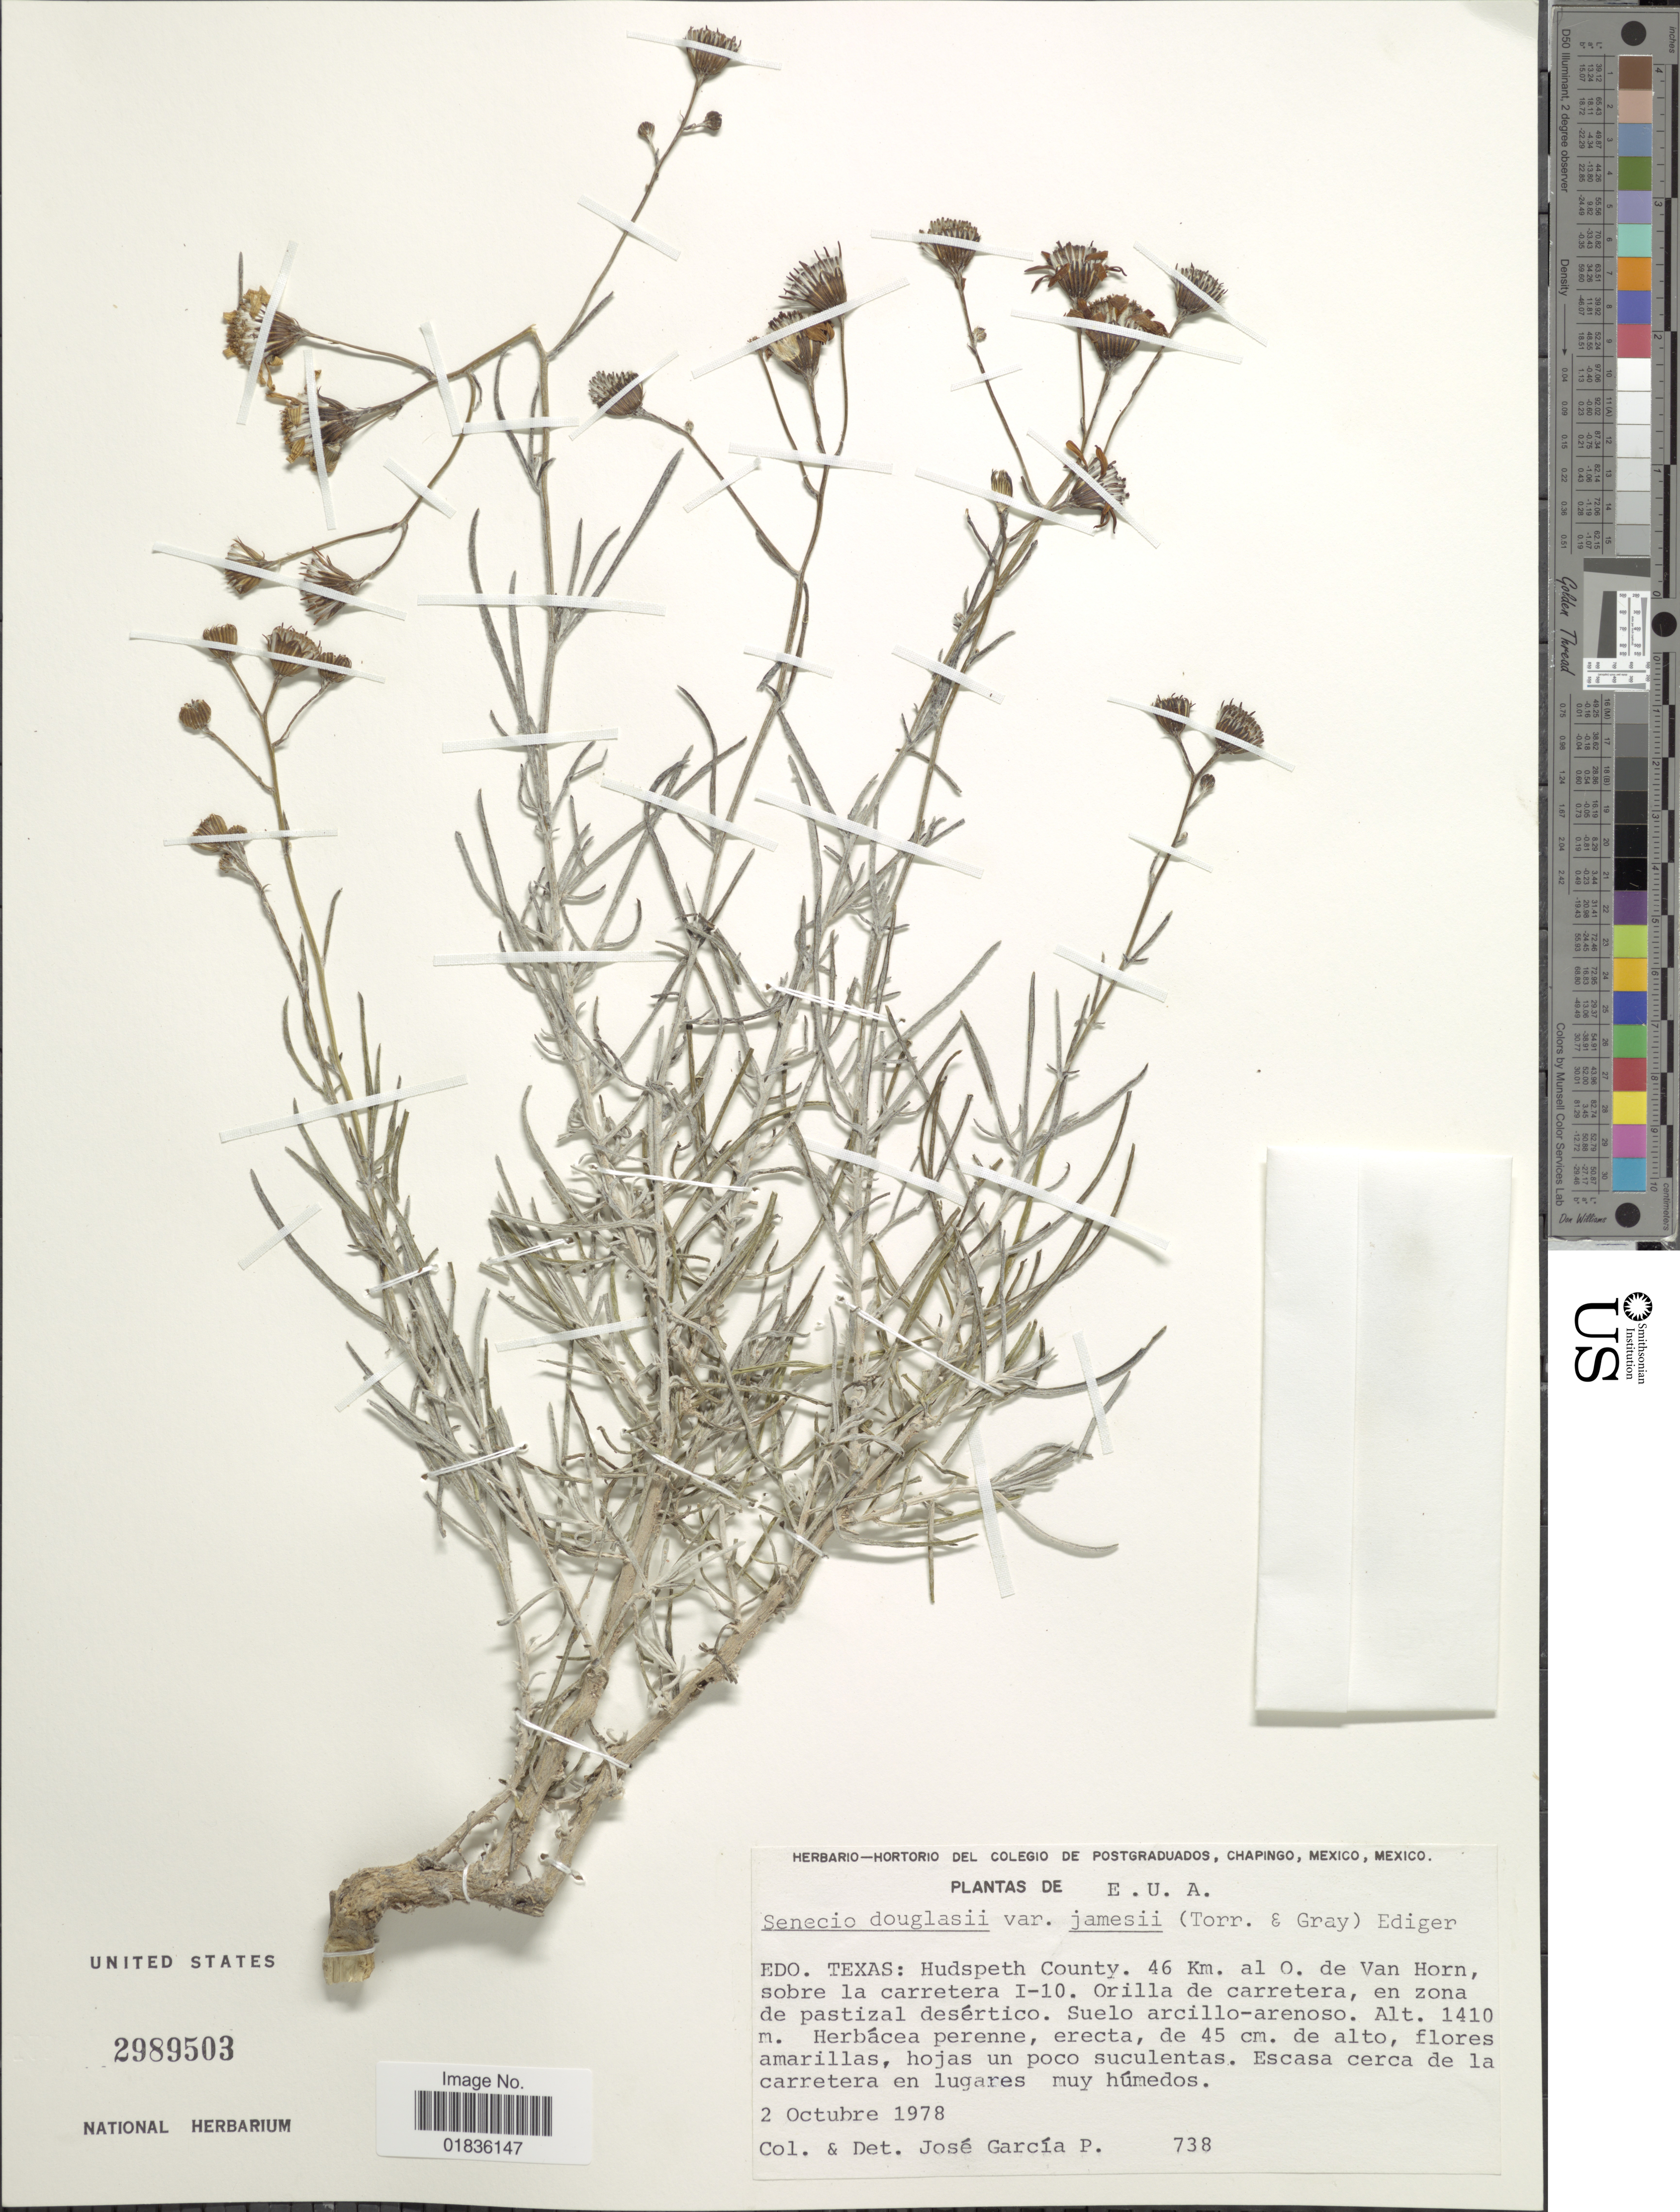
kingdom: Plantae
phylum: Tracheophyta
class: Magnoliopsida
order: Asterales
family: Asteraceae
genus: Senecio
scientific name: Senecio flaccidus var. flaccidus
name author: Less.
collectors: J. García-P.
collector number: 738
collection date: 1978-10-02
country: United States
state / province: Texas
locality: Hudspeth County, 46 Km. al O. de Van Horn, sobre la carretera I-10, orilla de carretera, en zona de pastizal desertico.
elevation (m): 1410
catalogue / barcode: US 2989503